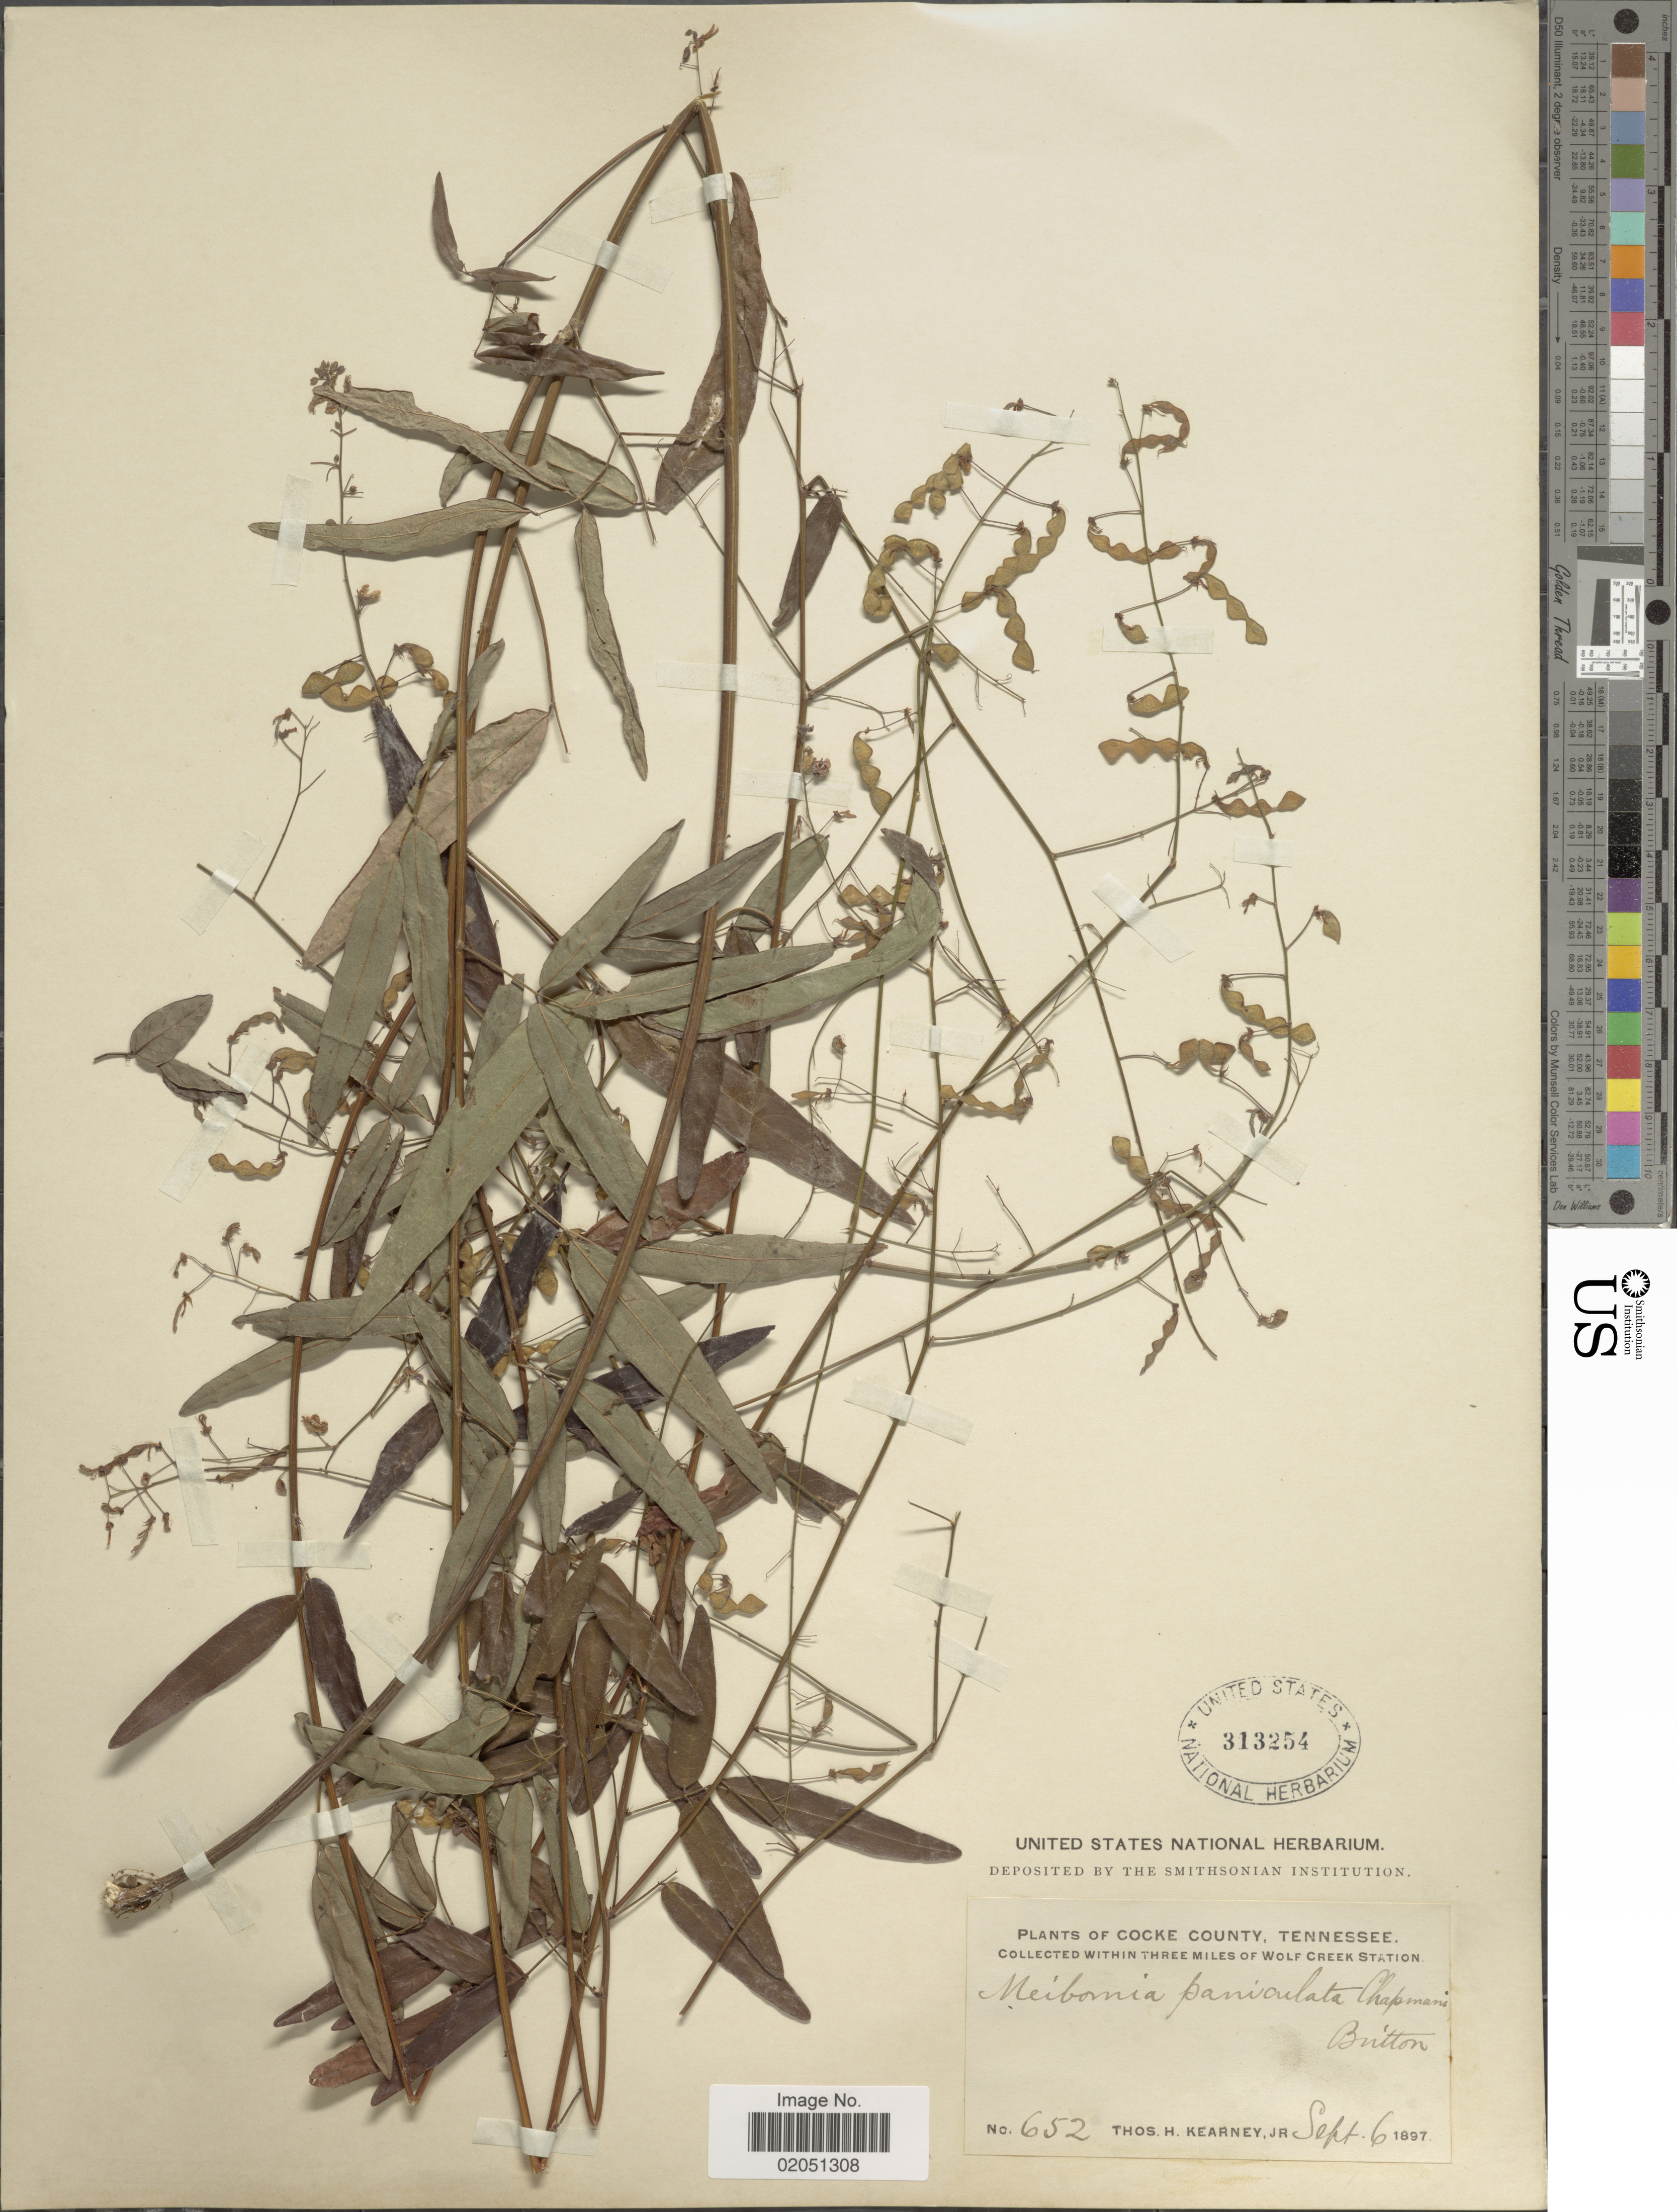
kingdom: Plantae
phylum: Tracheophyta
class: Magnoliopsida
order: Fabales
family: Fabaceae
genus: Desmodium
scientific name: Desmodium paniculatum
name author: (L.) DC.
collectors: T. H. Kearney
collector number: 652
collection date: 1897-09-06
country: United States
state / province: Tennessee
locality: Cocke County, Within Three Miles of Wolf Creek Station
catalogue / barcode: US 313254